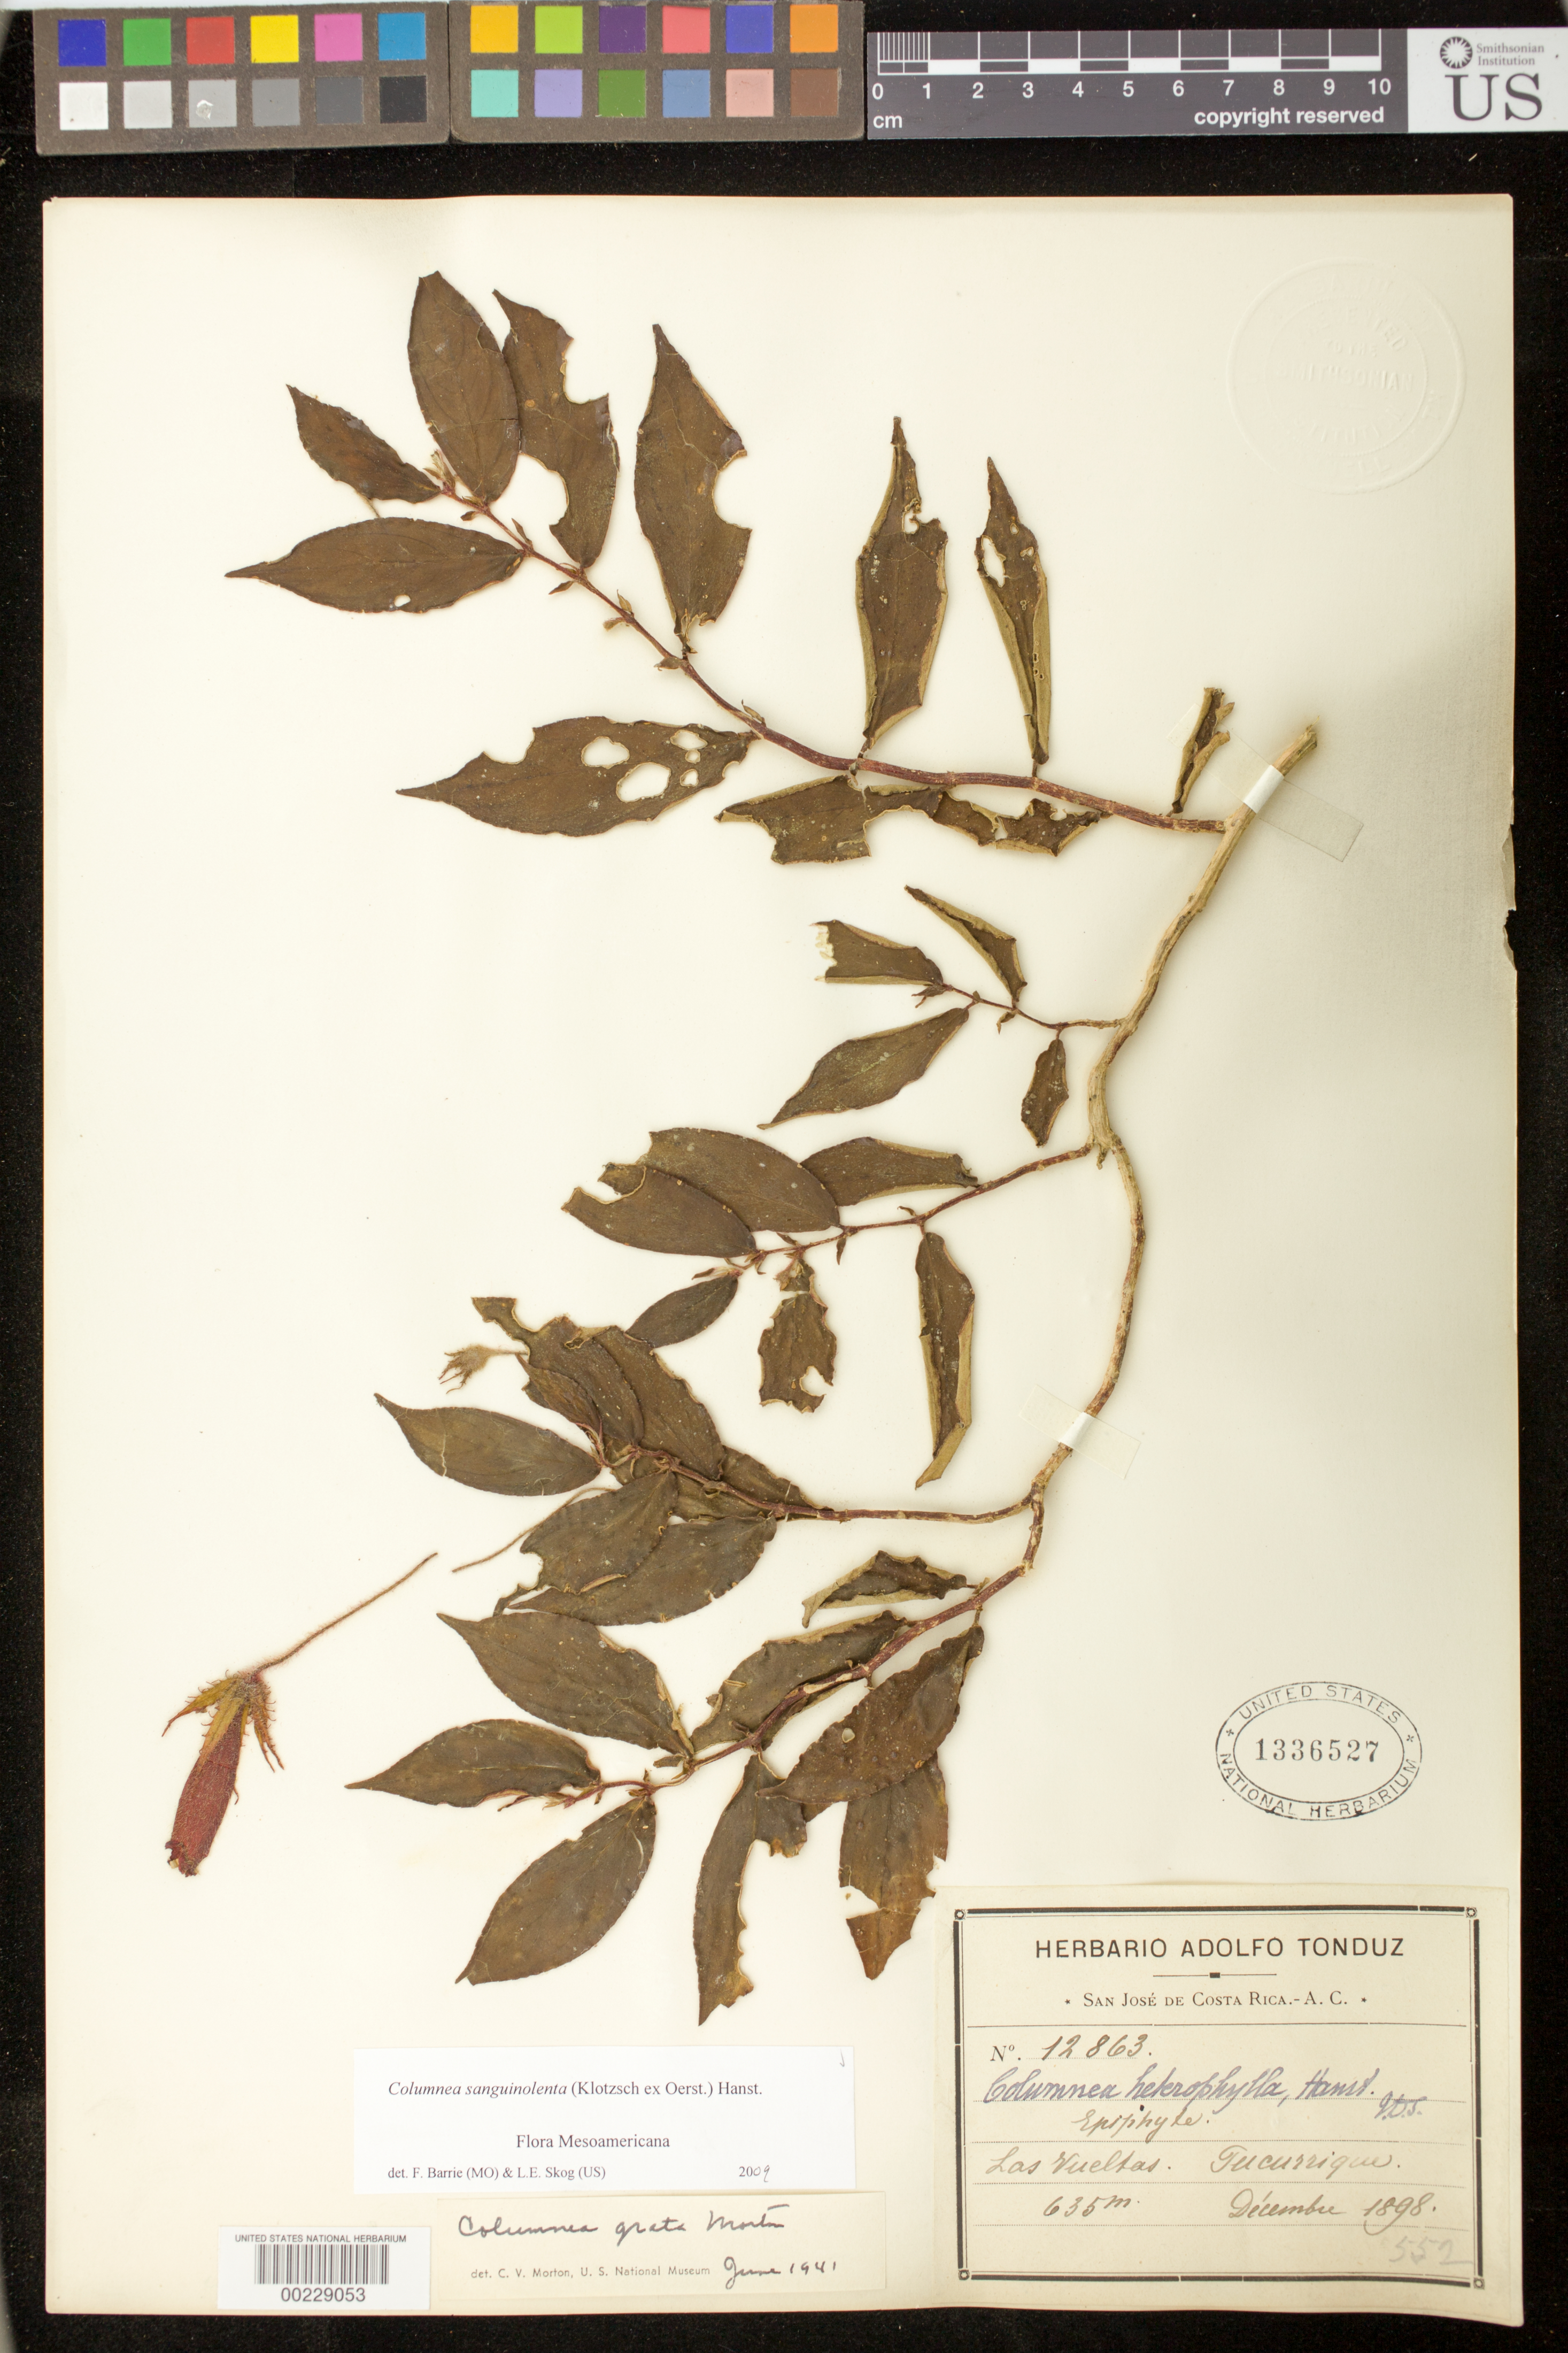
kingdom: Plantae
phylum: Tracheophyta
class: Magnoliopsida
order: Lamiales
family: Gesneriaceae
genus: Columnea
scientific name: Columnea sanguinolenta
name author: (Klotzsch ex Oerst.) Hanst.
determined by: Barrie, F. R.; Skog, Laurence E.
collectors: A. Tonduz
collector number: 12863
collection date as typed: Dec 1898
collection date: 1898-12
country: Costa Rica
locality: Las Vueltas, Tucurrique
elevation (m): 635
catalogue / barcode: US 1336527